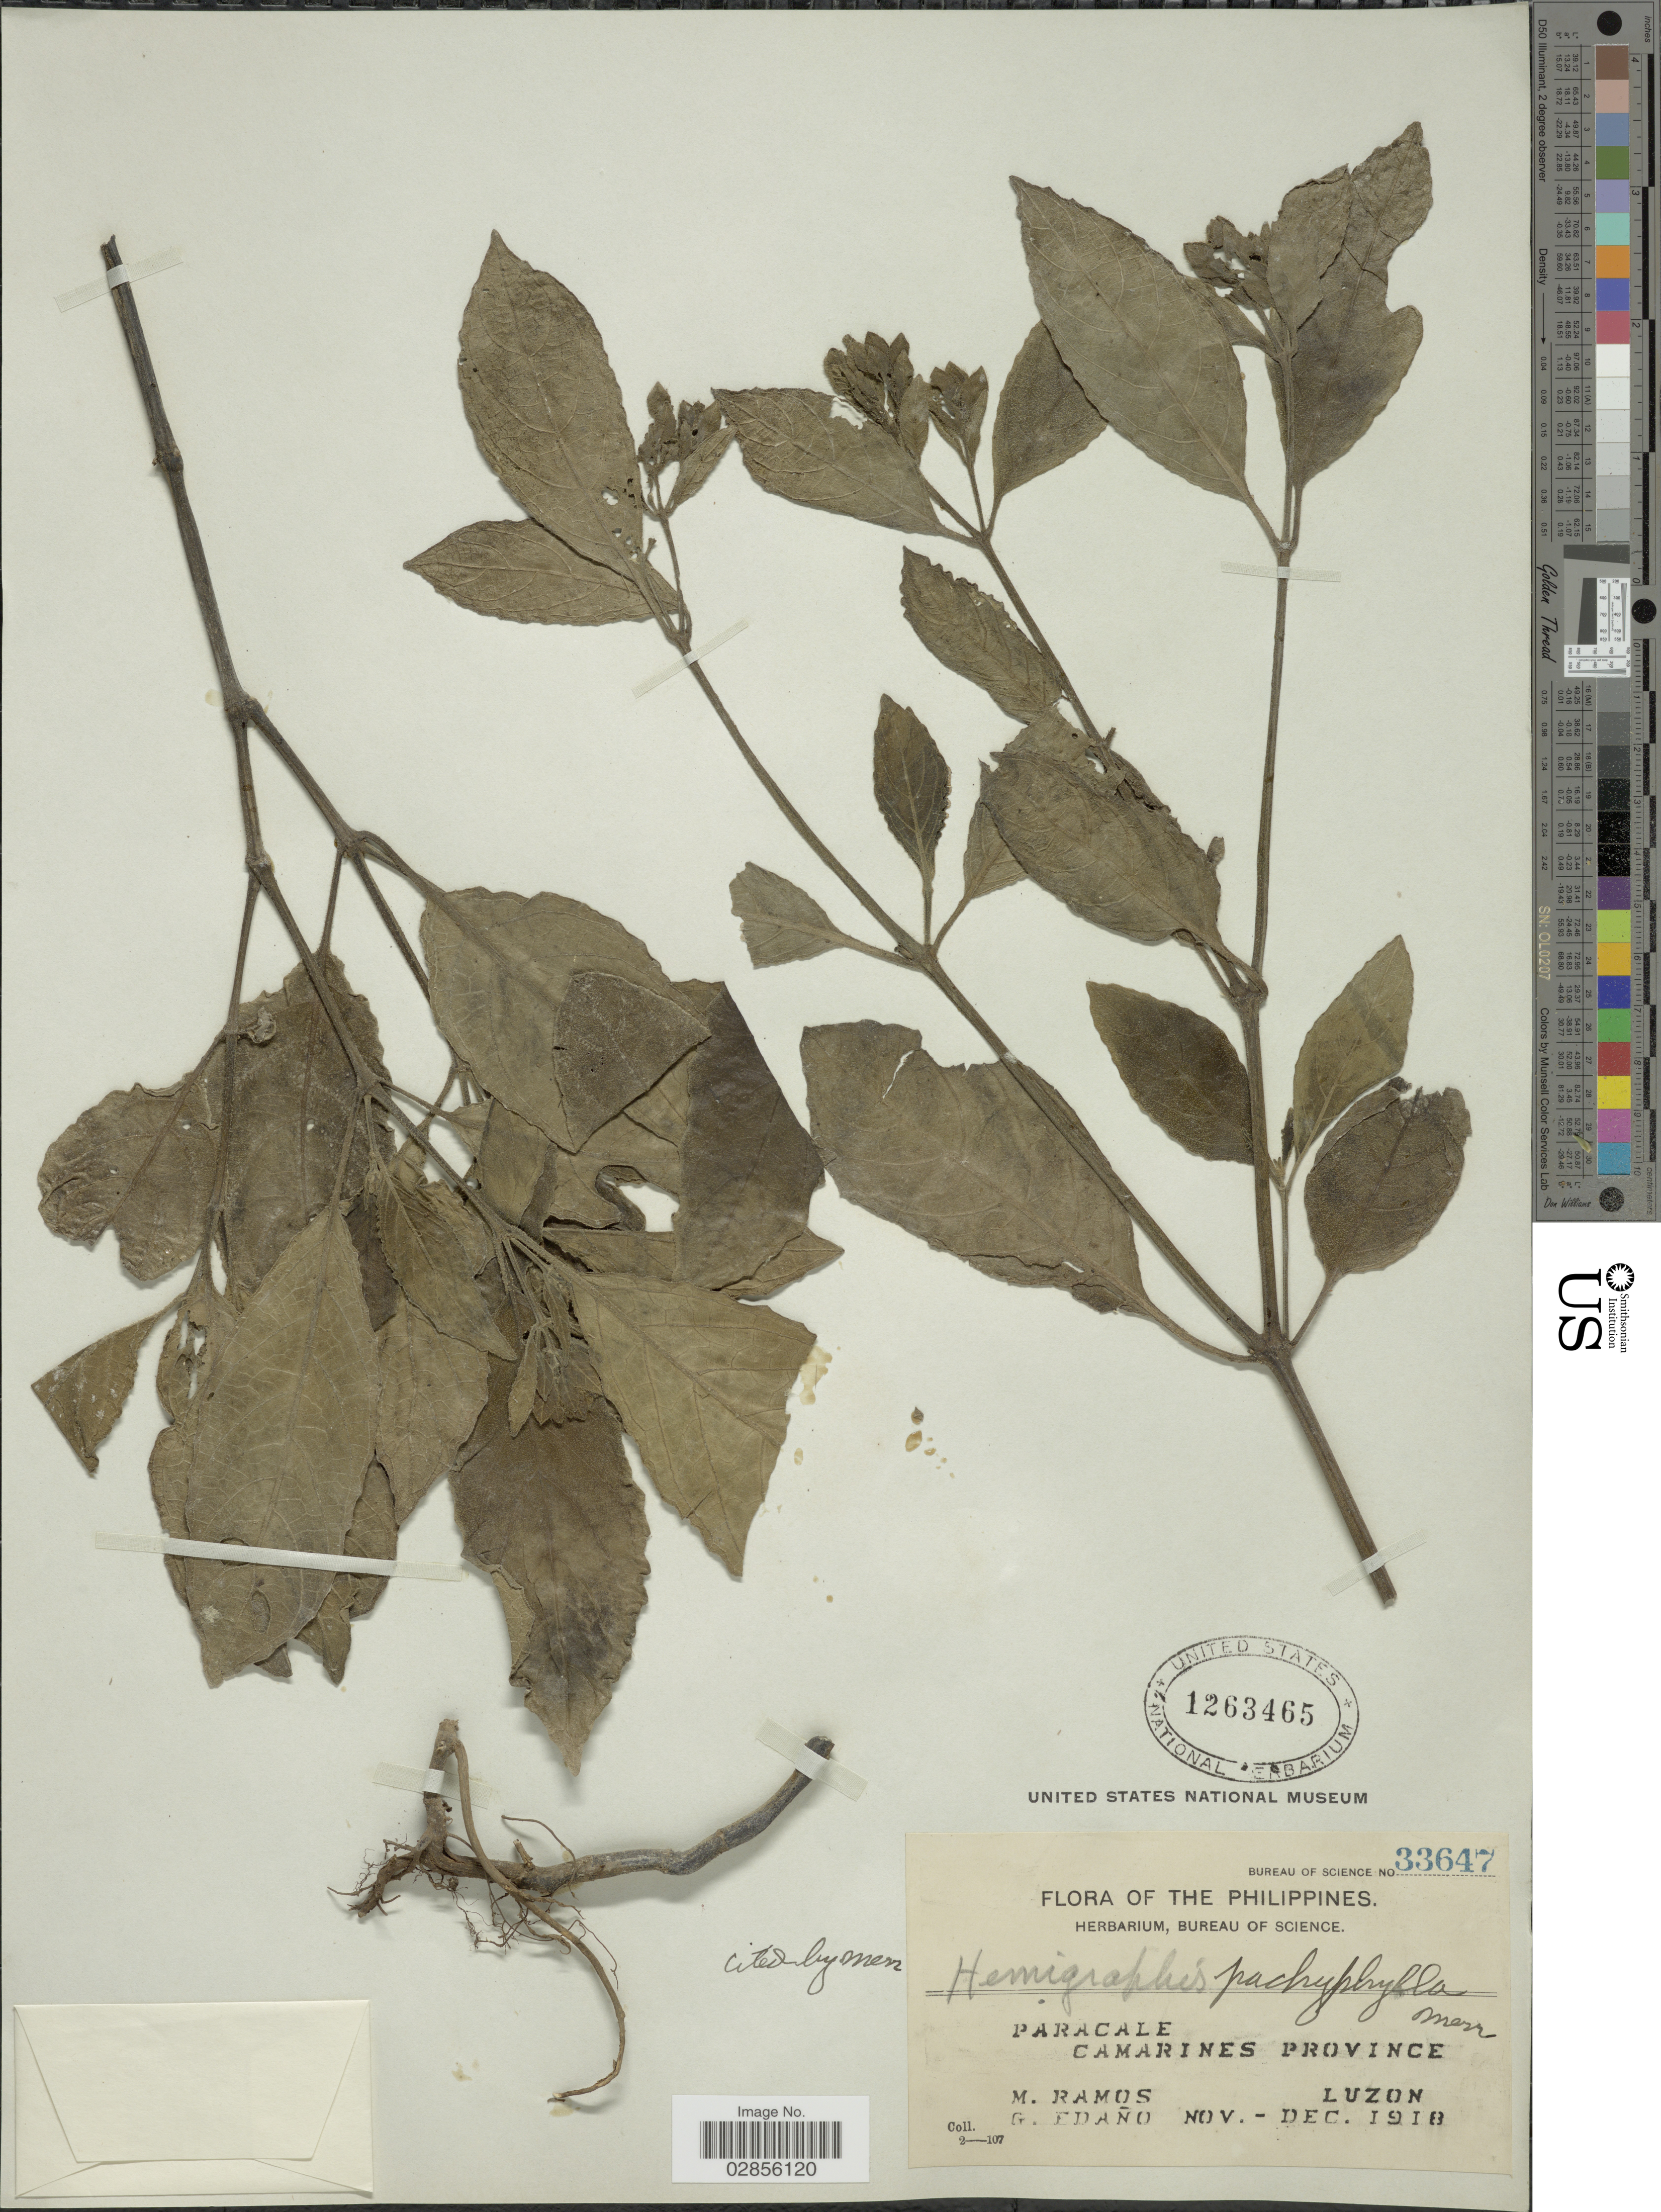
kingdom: Plantae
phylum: Tracheophyta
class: Magnoliopsida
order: Lamiales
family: Acanthaceae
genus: Hemigraphis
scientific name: Hemigraphis pachyphylla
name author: Merr.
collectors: M. Ramos & G. Edaño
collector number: Bureau of Science 33647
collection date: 1918-11/1918-12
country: Philippines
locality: Paracale Camarines Province. Luzon.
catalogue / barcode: US 1263465